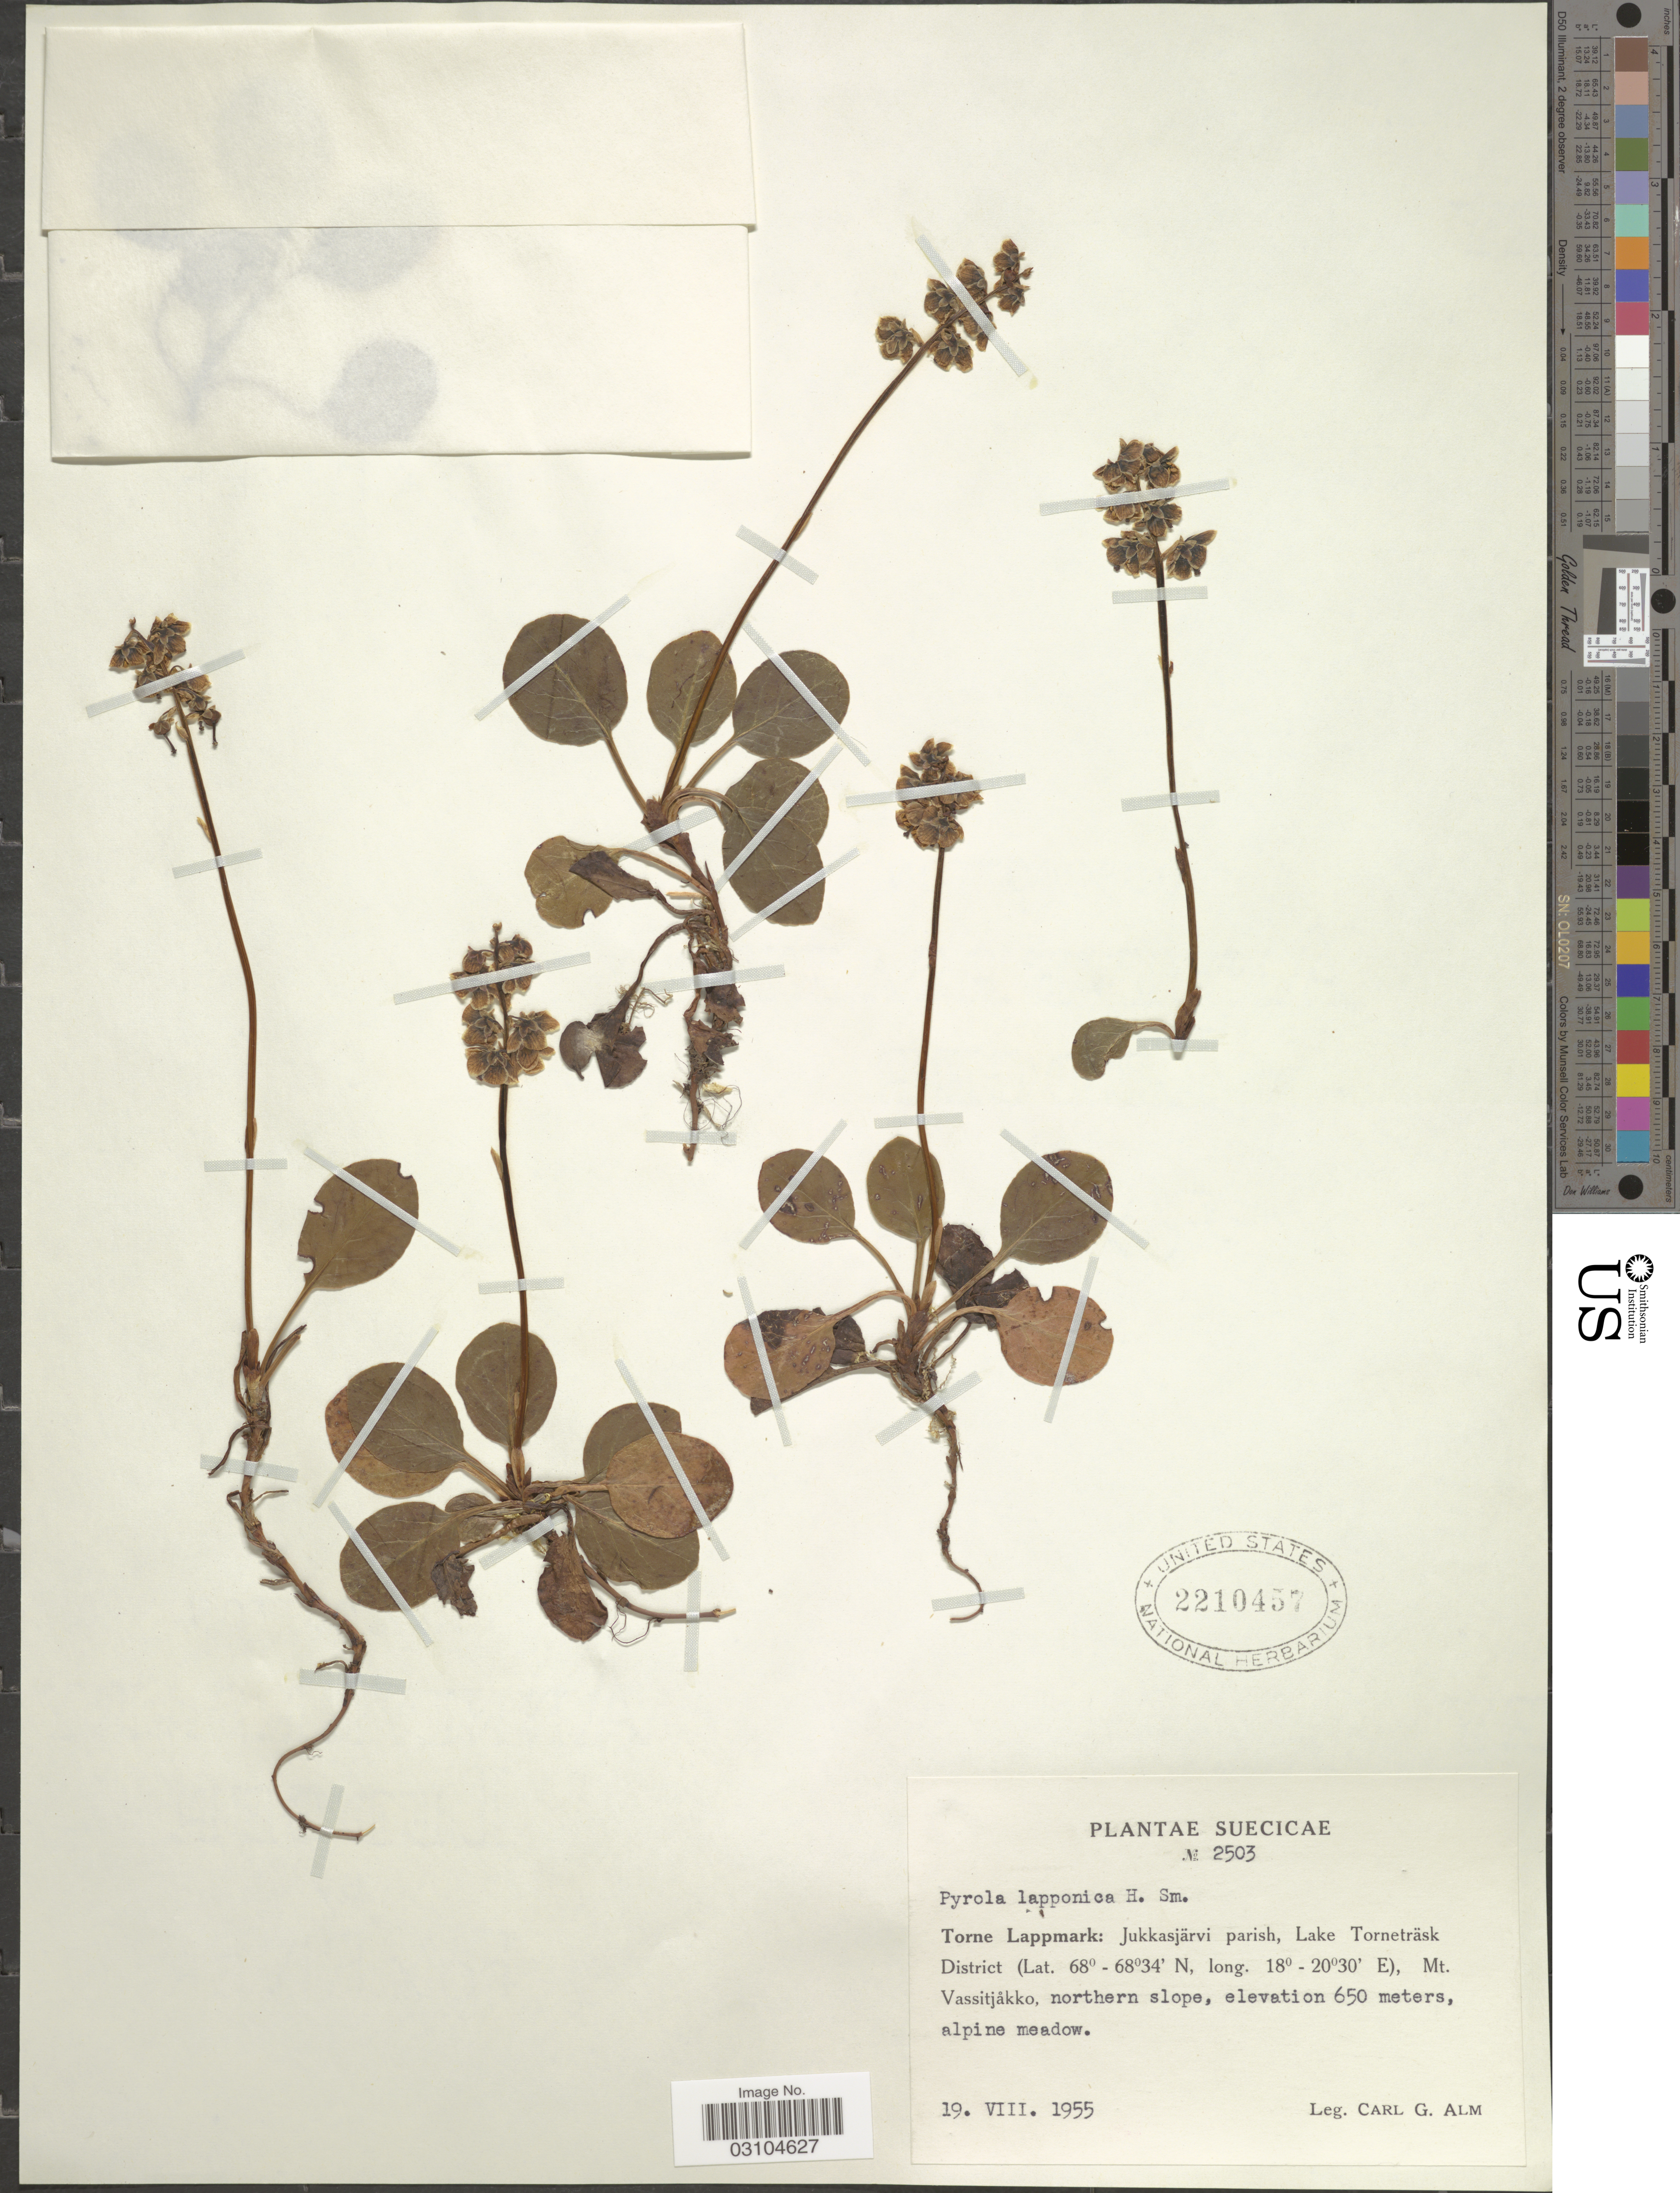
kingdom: Plantae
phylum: Tracheophyta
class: Magnoliopsida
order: Ericales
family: Ericaceae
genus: Pyrola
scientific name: Pyrola lapponica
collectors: C. G. Alm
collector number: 2503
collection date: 1955-08-19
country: Sweden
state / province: Norrbotten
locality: Suecicae. Torne Lappmark: Jukkasjärvi parish, Lake Torneträsk District, Mt. Vassitjåkko, northern slope.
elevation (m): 650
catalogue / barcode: US 2210457